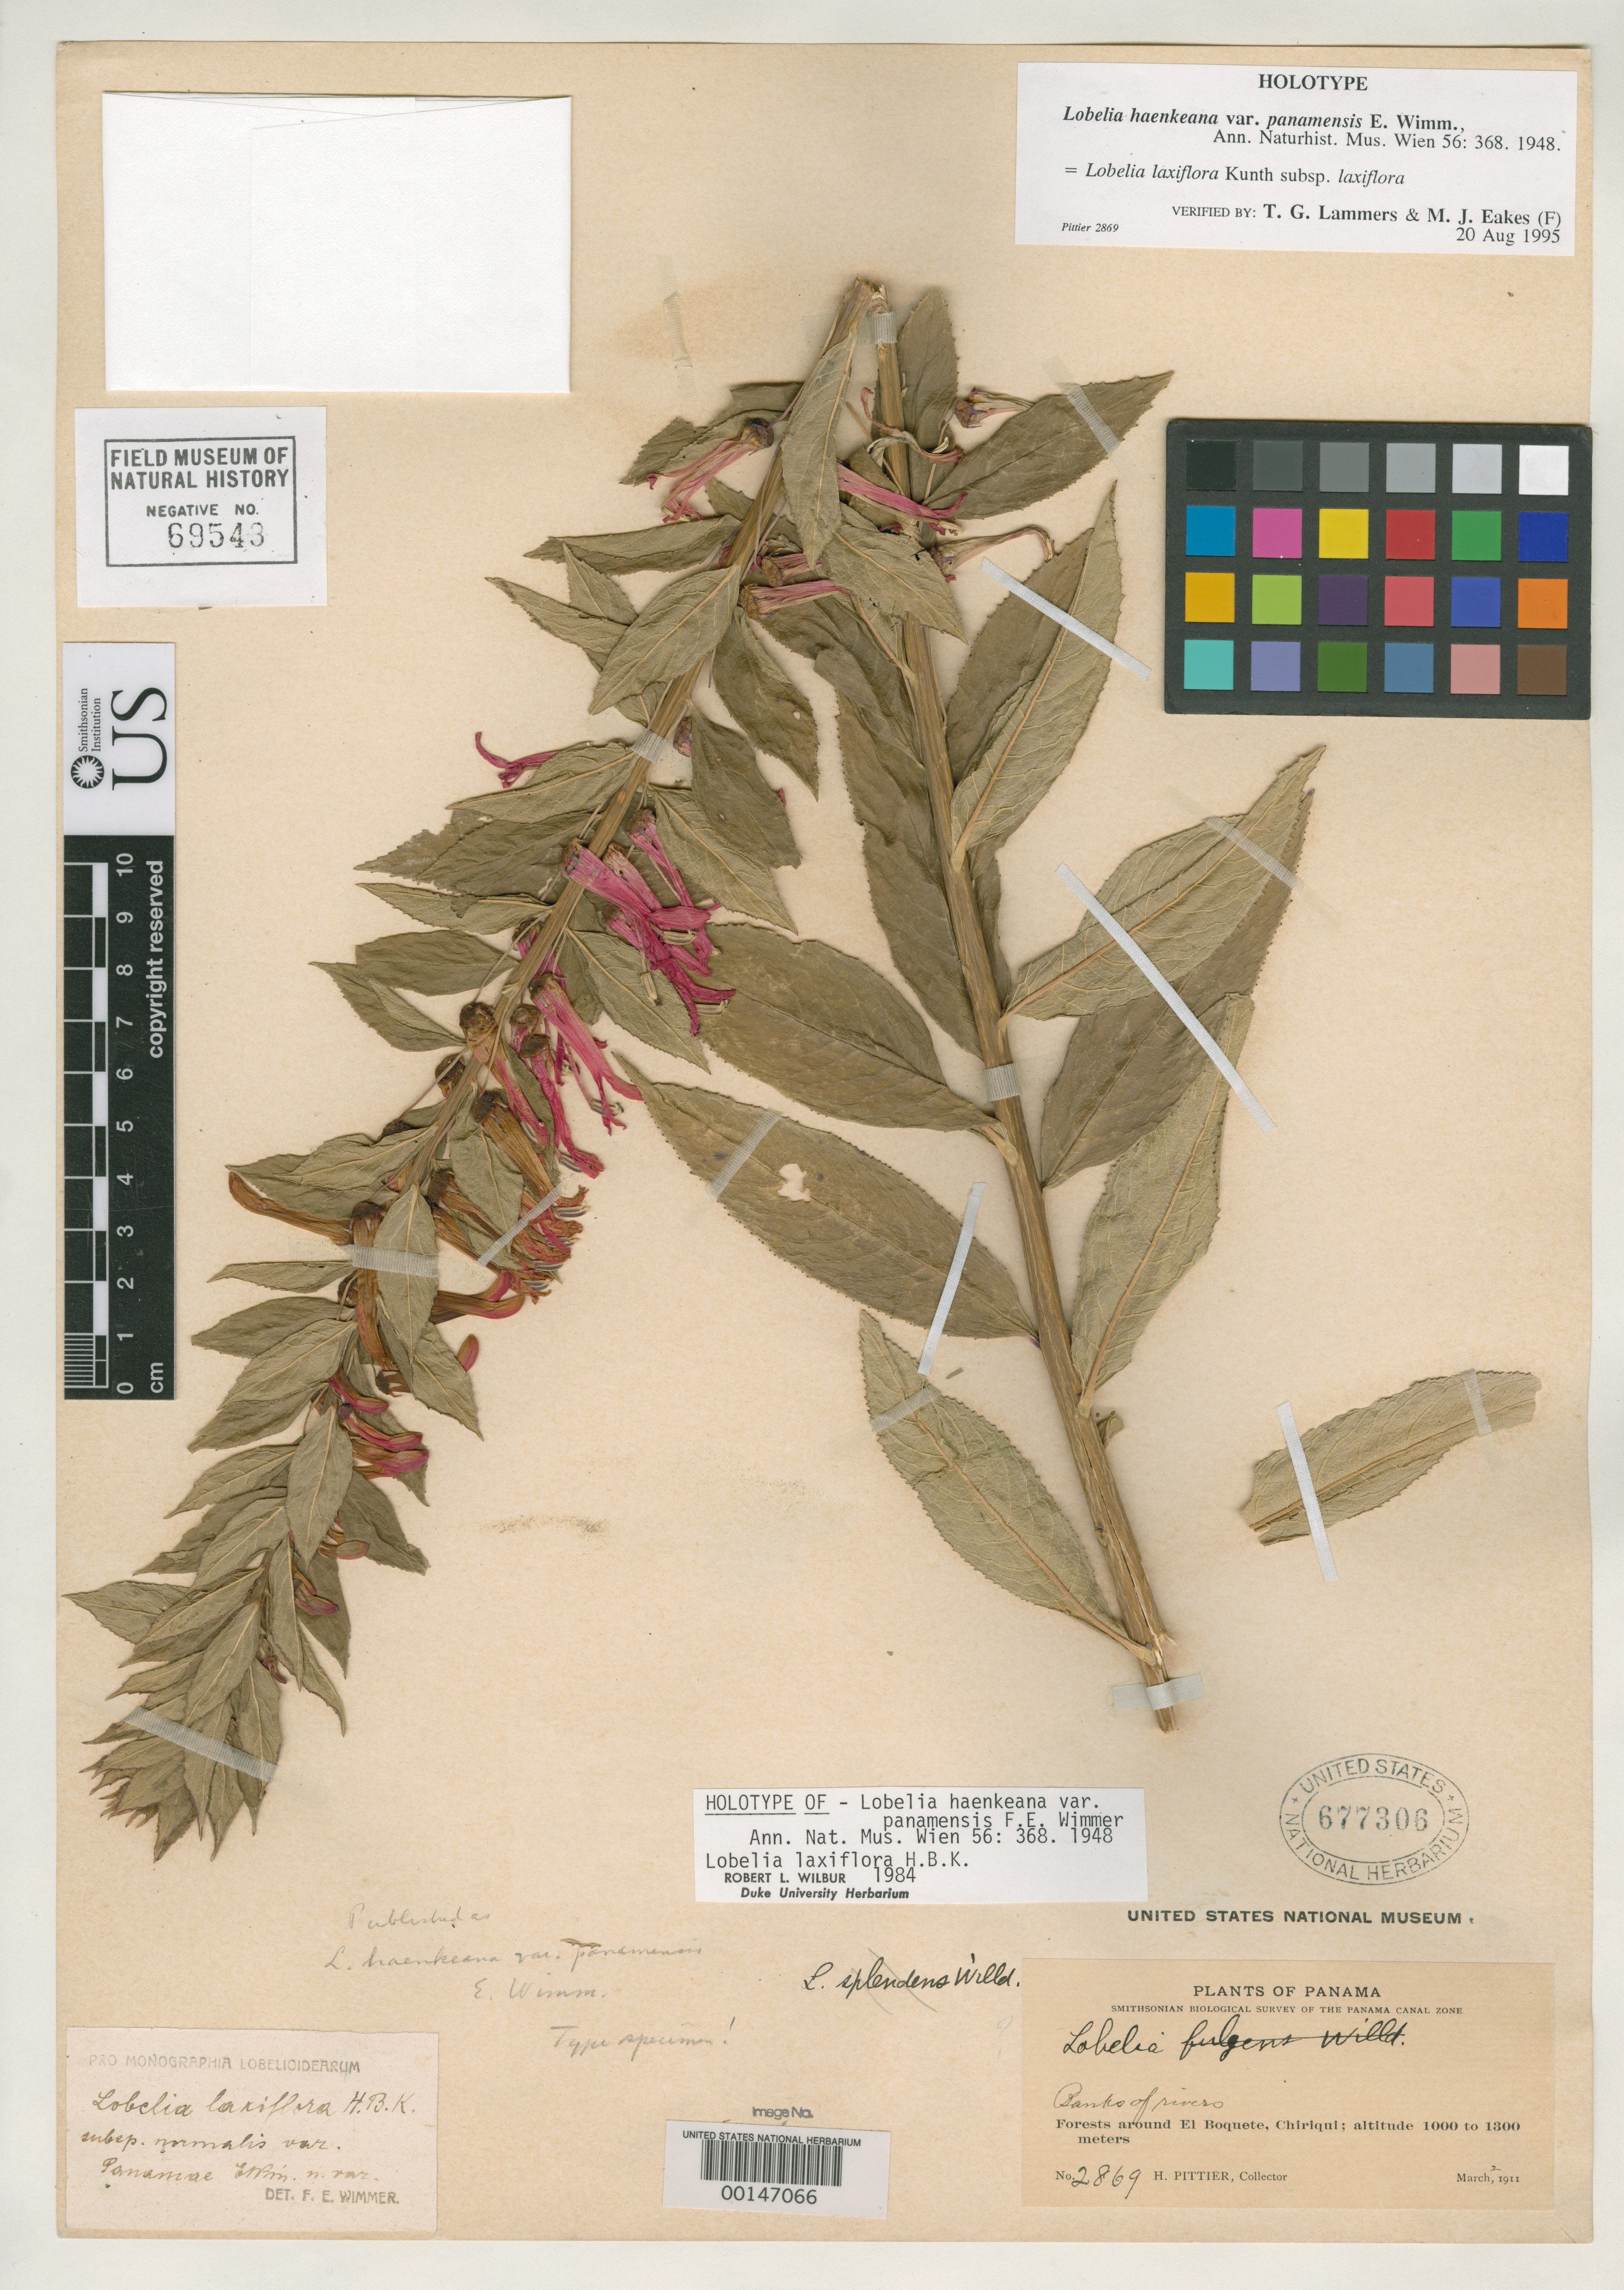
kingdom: Plantae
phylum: Tracheophyta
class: Magnoliopsida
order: Asterales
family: Campanulaceae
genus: Lobelia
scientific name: Lobelia haenkeana var. panamensis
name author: E. Wimm.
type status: Holotype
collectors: H. F. Pittier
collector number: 2869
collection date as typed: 02 Mar 1911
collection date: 1911-03-02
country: Panama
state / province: Chiriquí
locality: Forests around El Boquete.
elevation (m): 1000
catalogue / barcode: US 677306